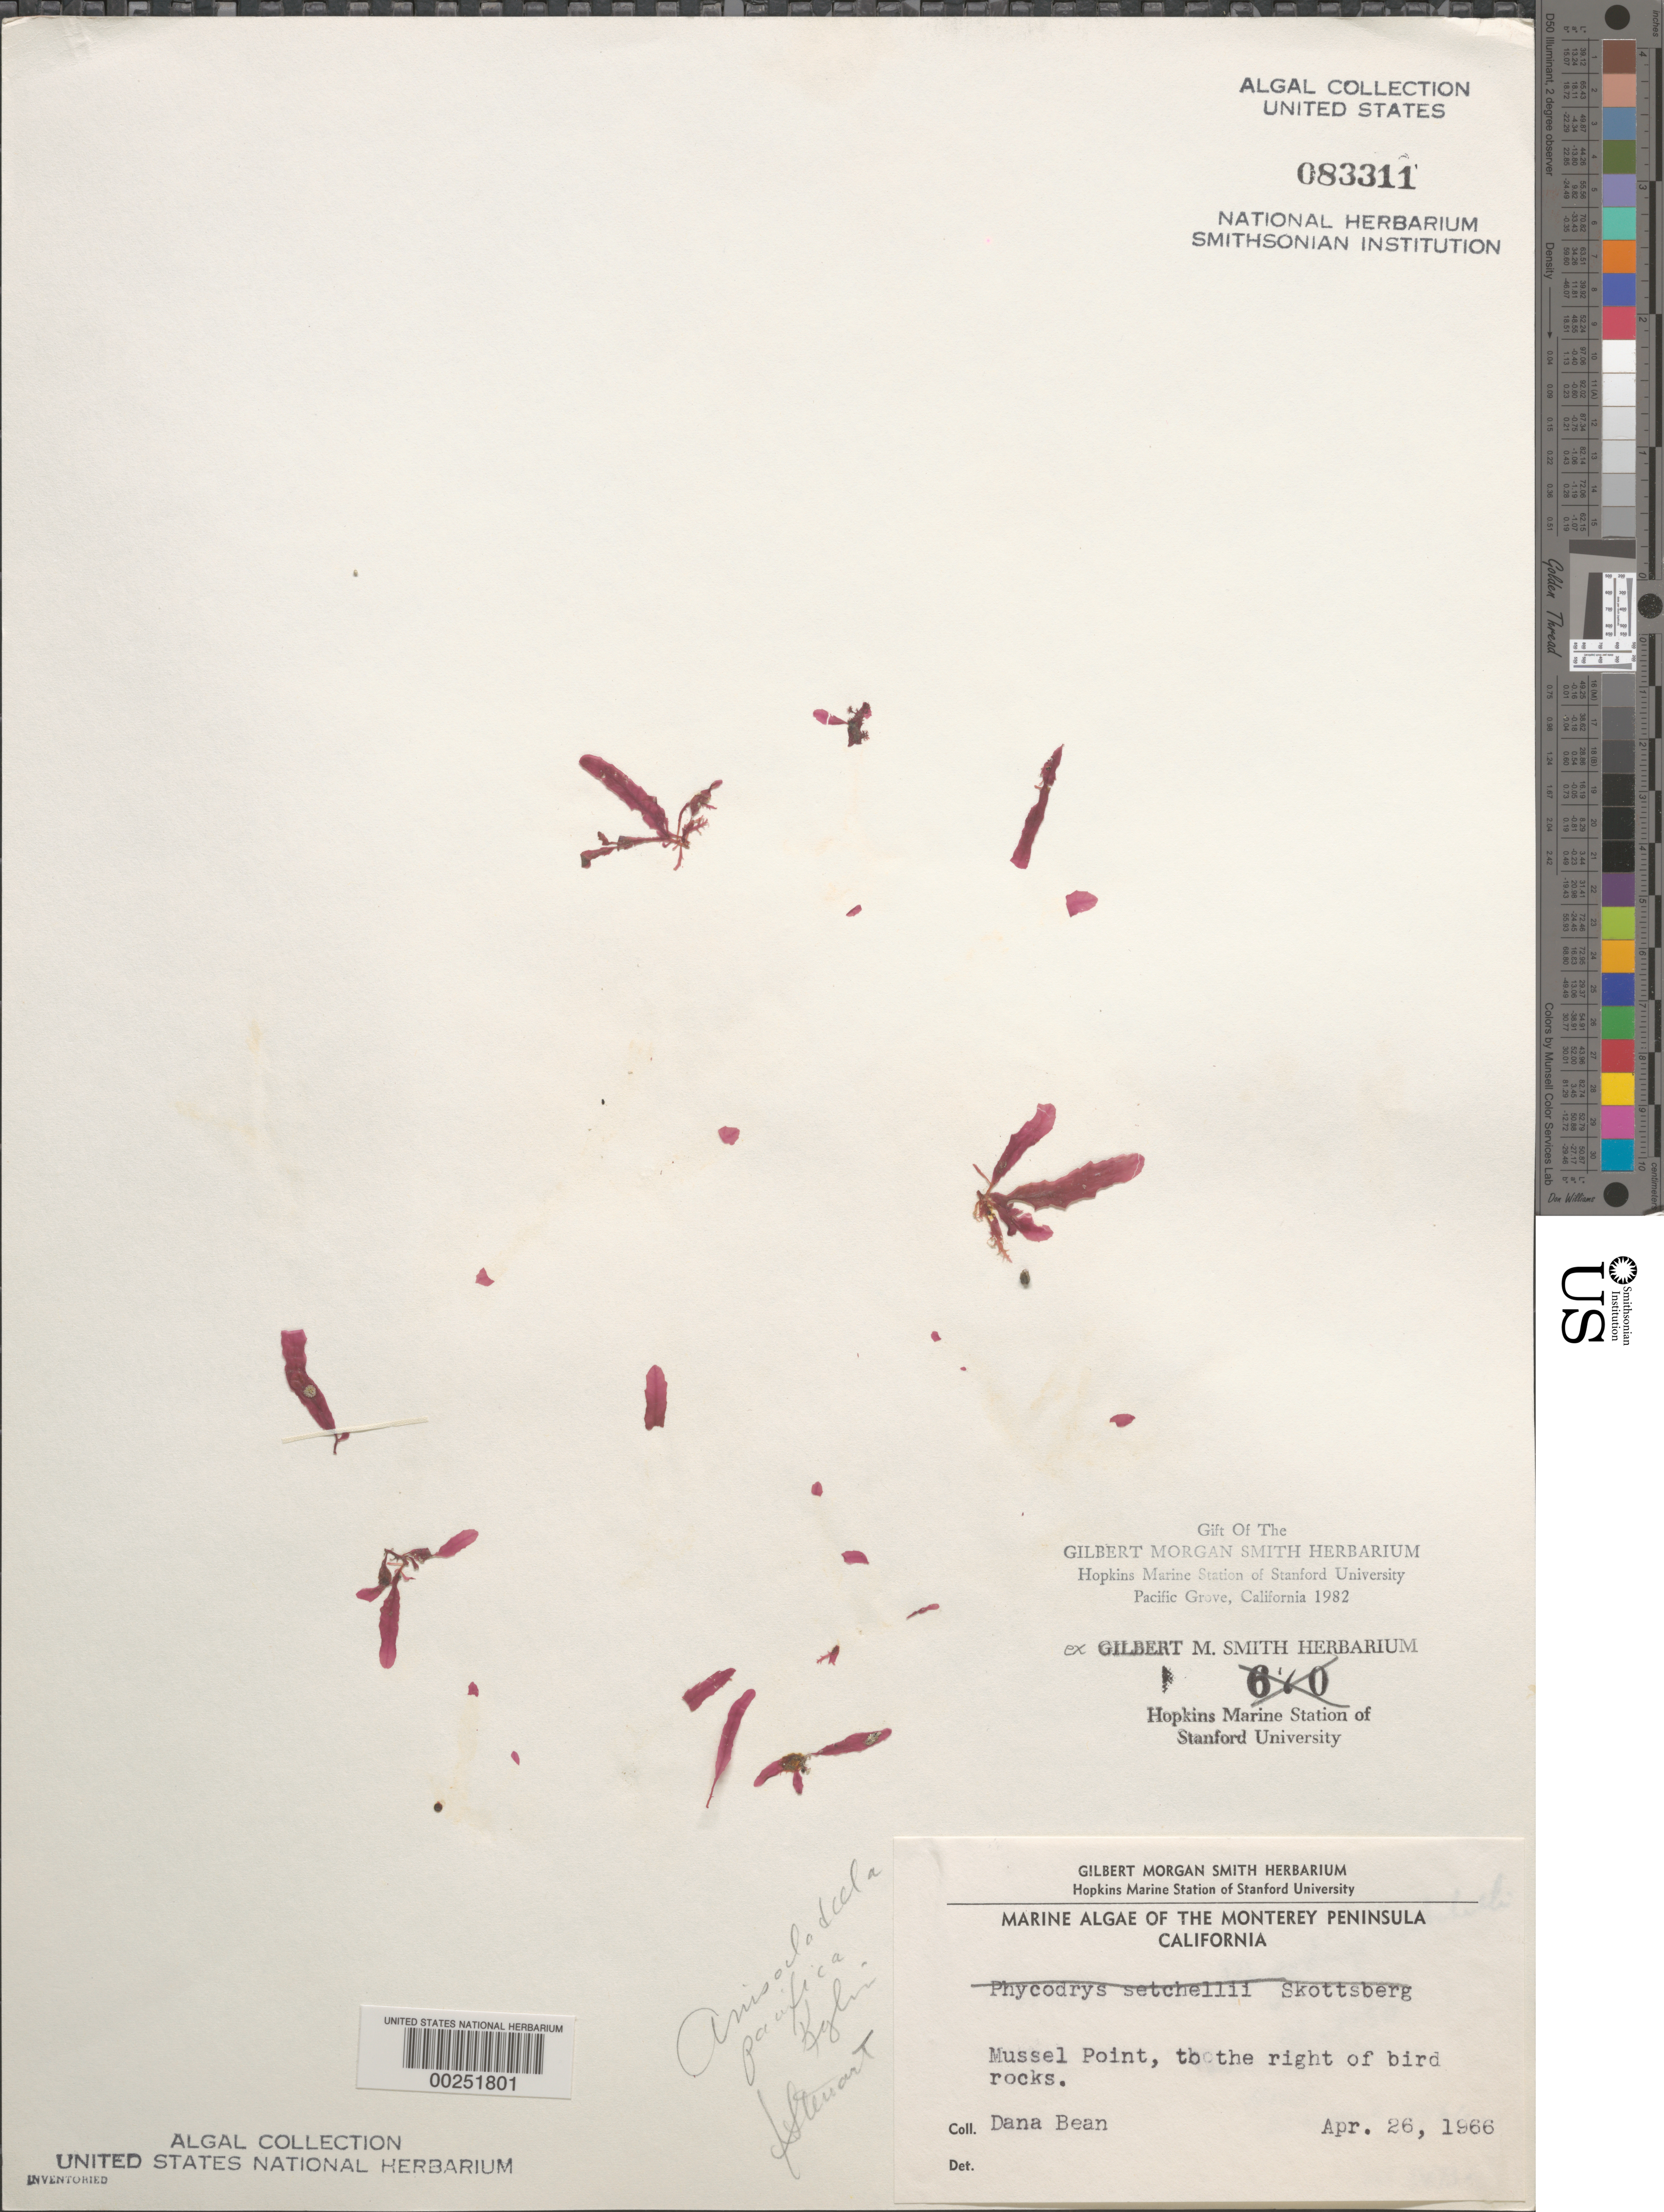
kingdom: Plantae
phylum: Rhodophyta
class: Florideophyceae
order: Ceramiales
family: Delesseriaceae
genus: Anisocladella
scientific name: Anisocladella pacifica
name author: Kylin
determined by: Stewart, J.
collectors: D. Bean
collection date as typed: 26 Apr 1966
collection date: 1966-04-26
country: United States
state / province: California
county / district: Monterey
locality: Mussel Point, near Bird Rocks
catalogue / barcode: US 83311